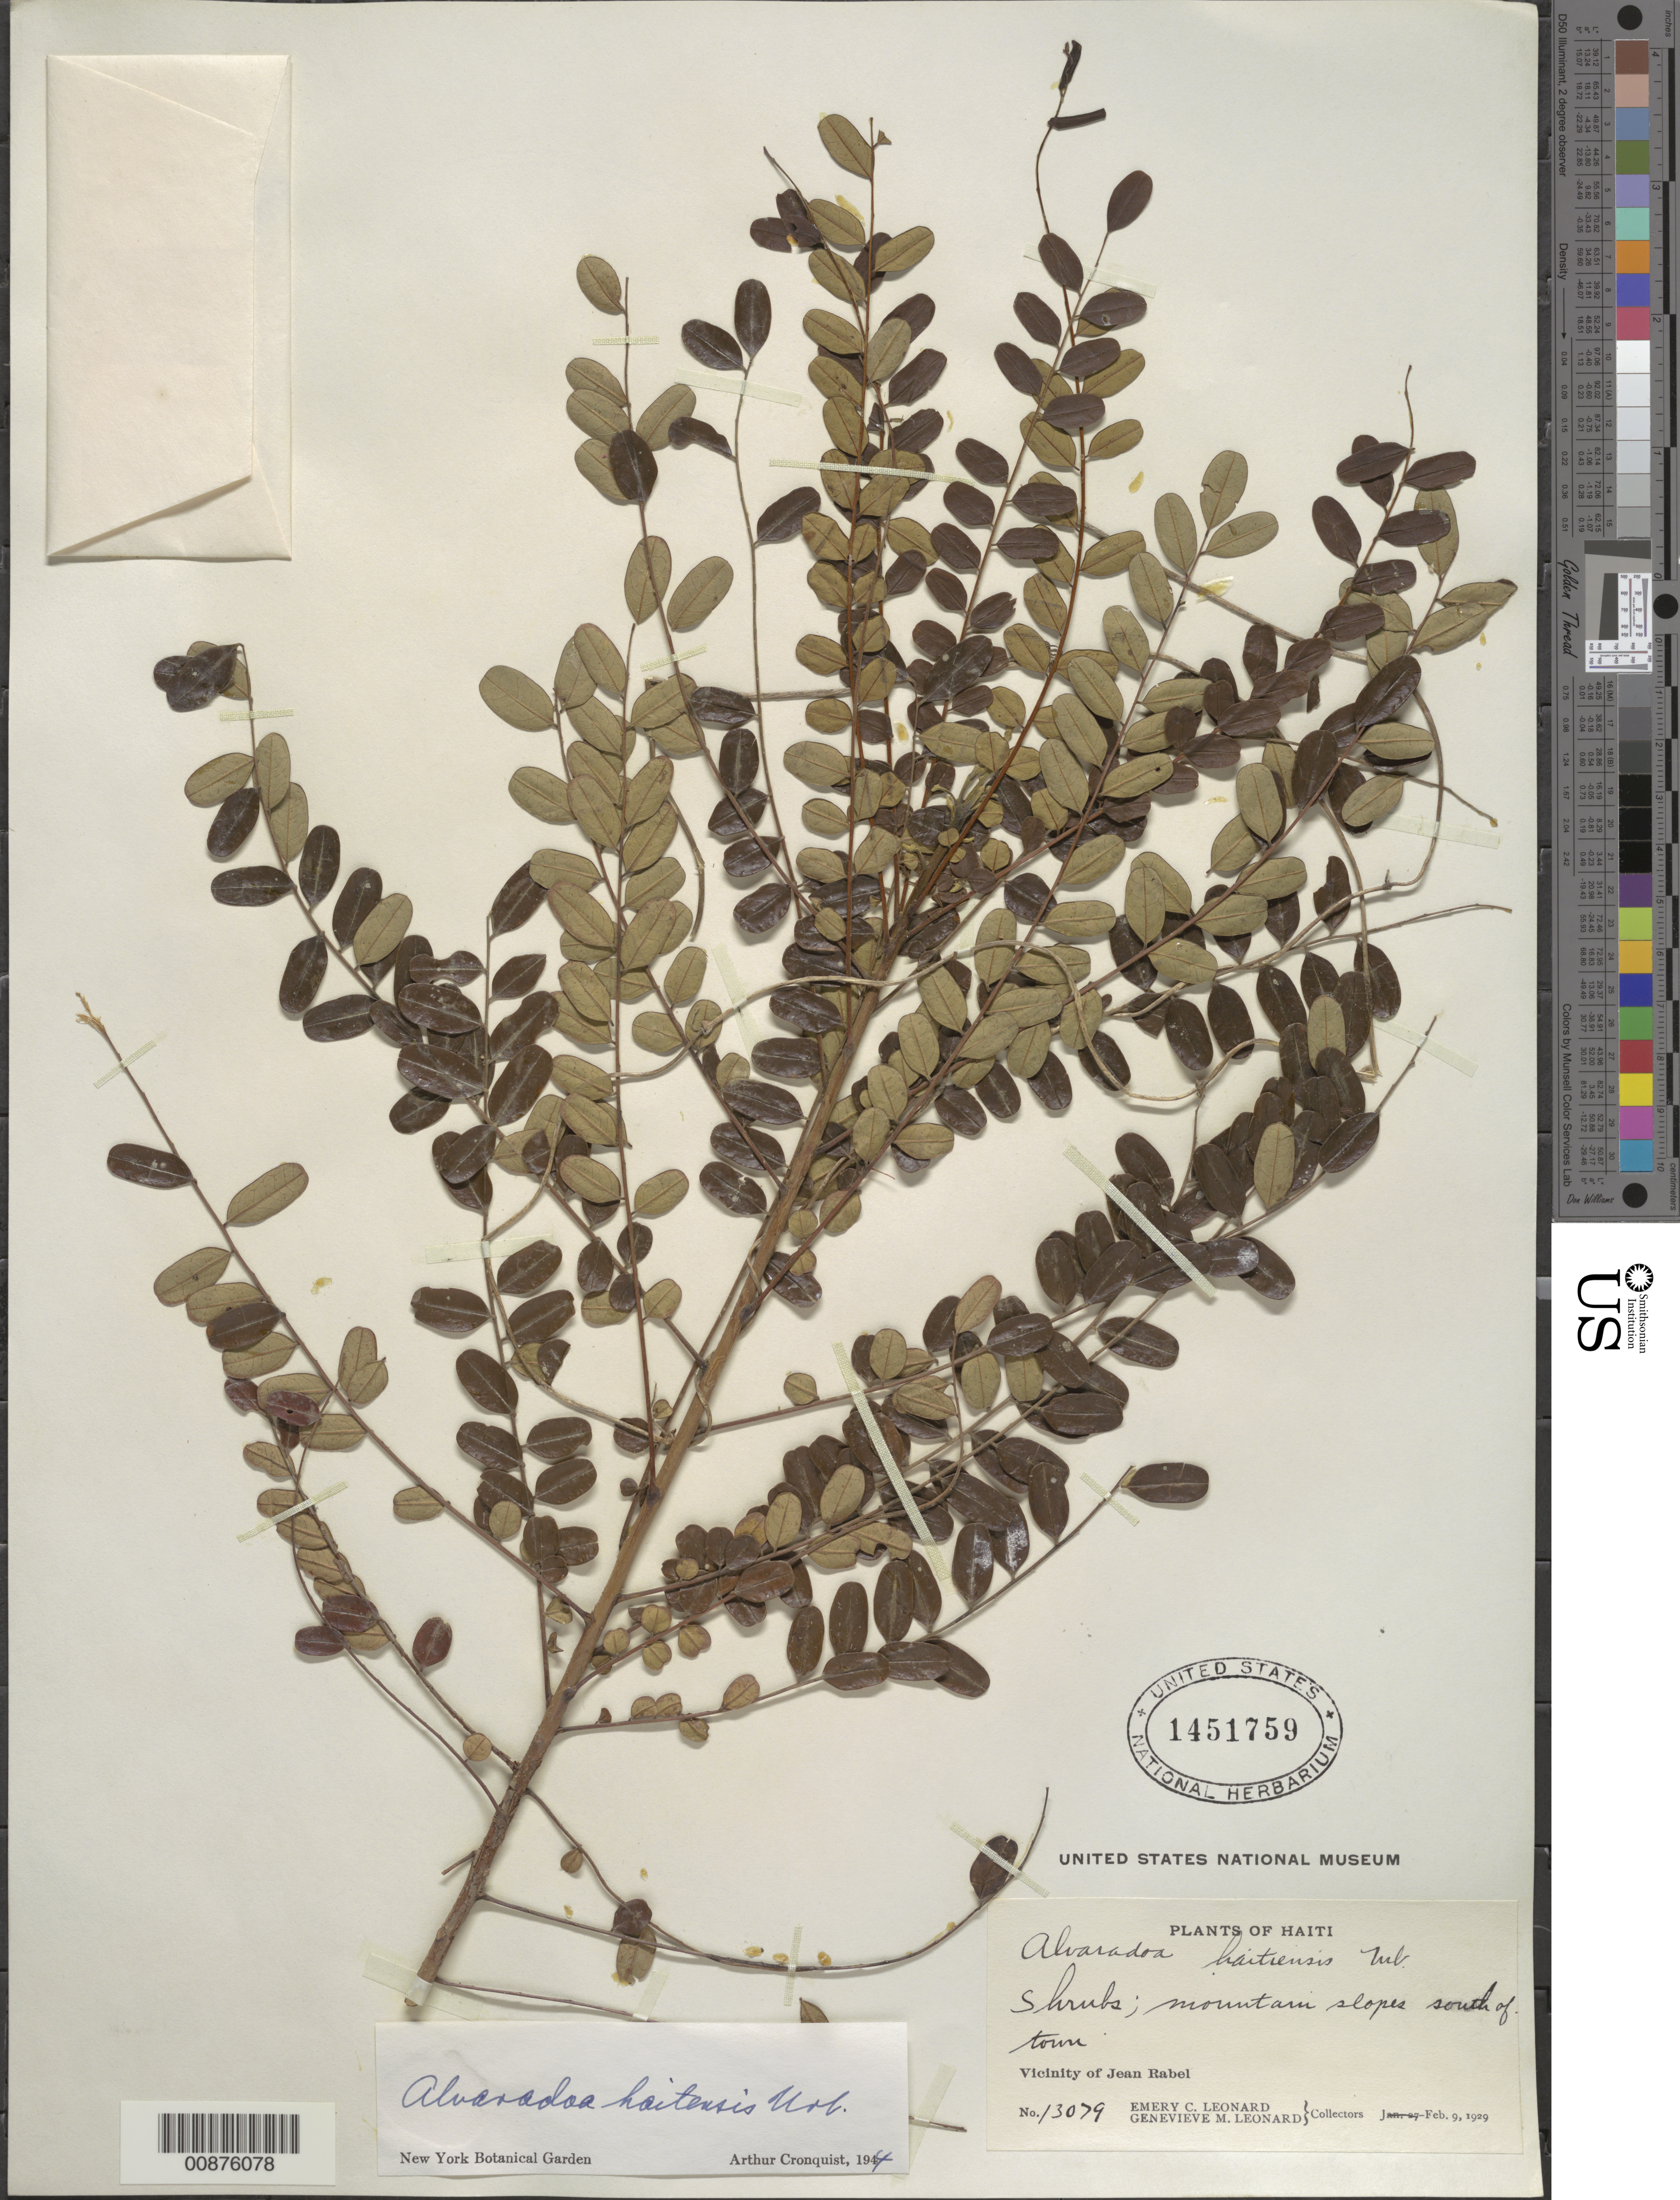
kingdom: Plantae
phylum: Tracheophyta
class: Magnoliopsida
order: Picramniales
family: Picramniaceae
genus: Alvaradoa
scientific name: Alvaradoa haitiensis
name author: Urb.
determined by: Cronquist, A. J.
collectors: E. C. Leonard & G. M. Leonard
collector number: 13079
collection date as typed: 09 Feb 1929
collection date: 1929-02-09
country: Haiti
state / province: Nord-Ouest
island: Hispaniola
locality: Vicinity of Jean Rabel, S of town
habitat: Mountain slopes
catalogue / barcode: US 1451759